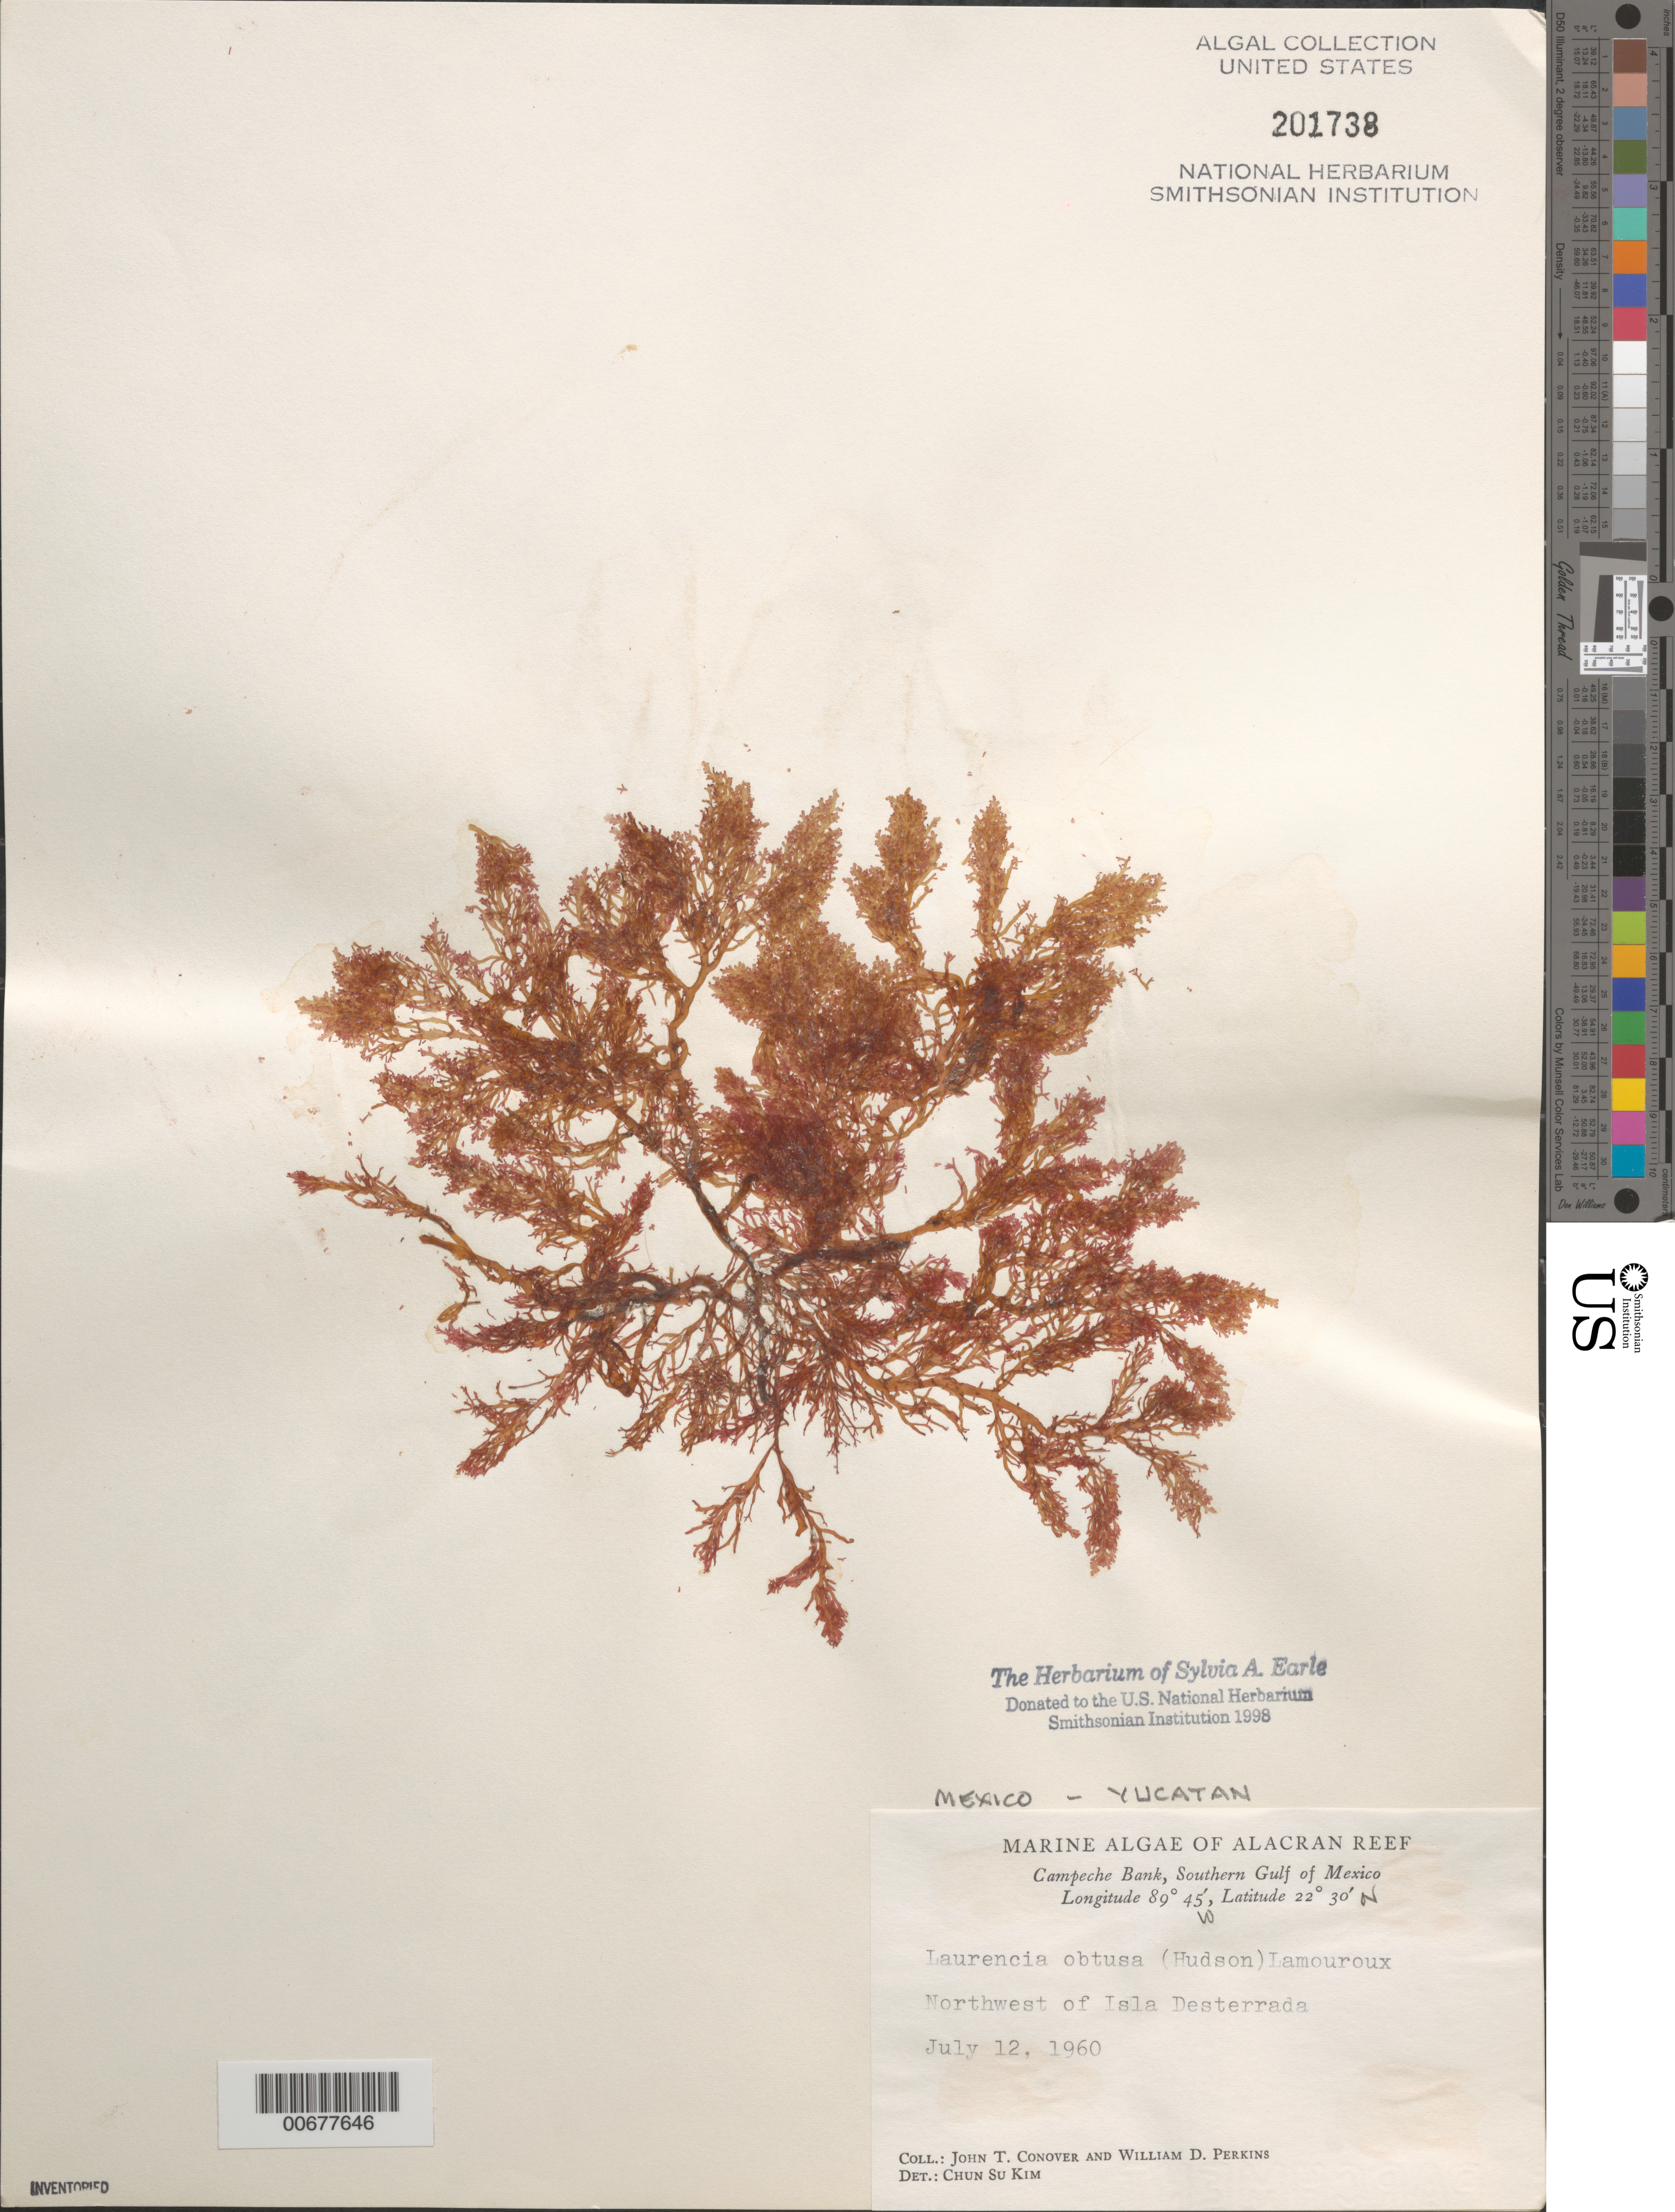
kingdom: Plantae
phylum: Rhodophyta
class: Florideophyceae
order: Ceramiales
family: Rhodomelaceae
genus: Laurencia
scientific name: Laurencia obtusa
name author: (Huds.) J.V.Lamouroux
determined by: Kim, Chun Su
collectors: J. T. Conover & W. D. Perkins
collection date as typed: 12 Jul 1960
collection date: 1960-07-12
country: Mexico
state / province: Yucatán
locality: Alacran Reef, Campeche Bank, northwest of Isla Desterrada, southern Gulf of Mexico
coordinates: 22 30' N, 89 45' W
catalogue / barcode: US 201738